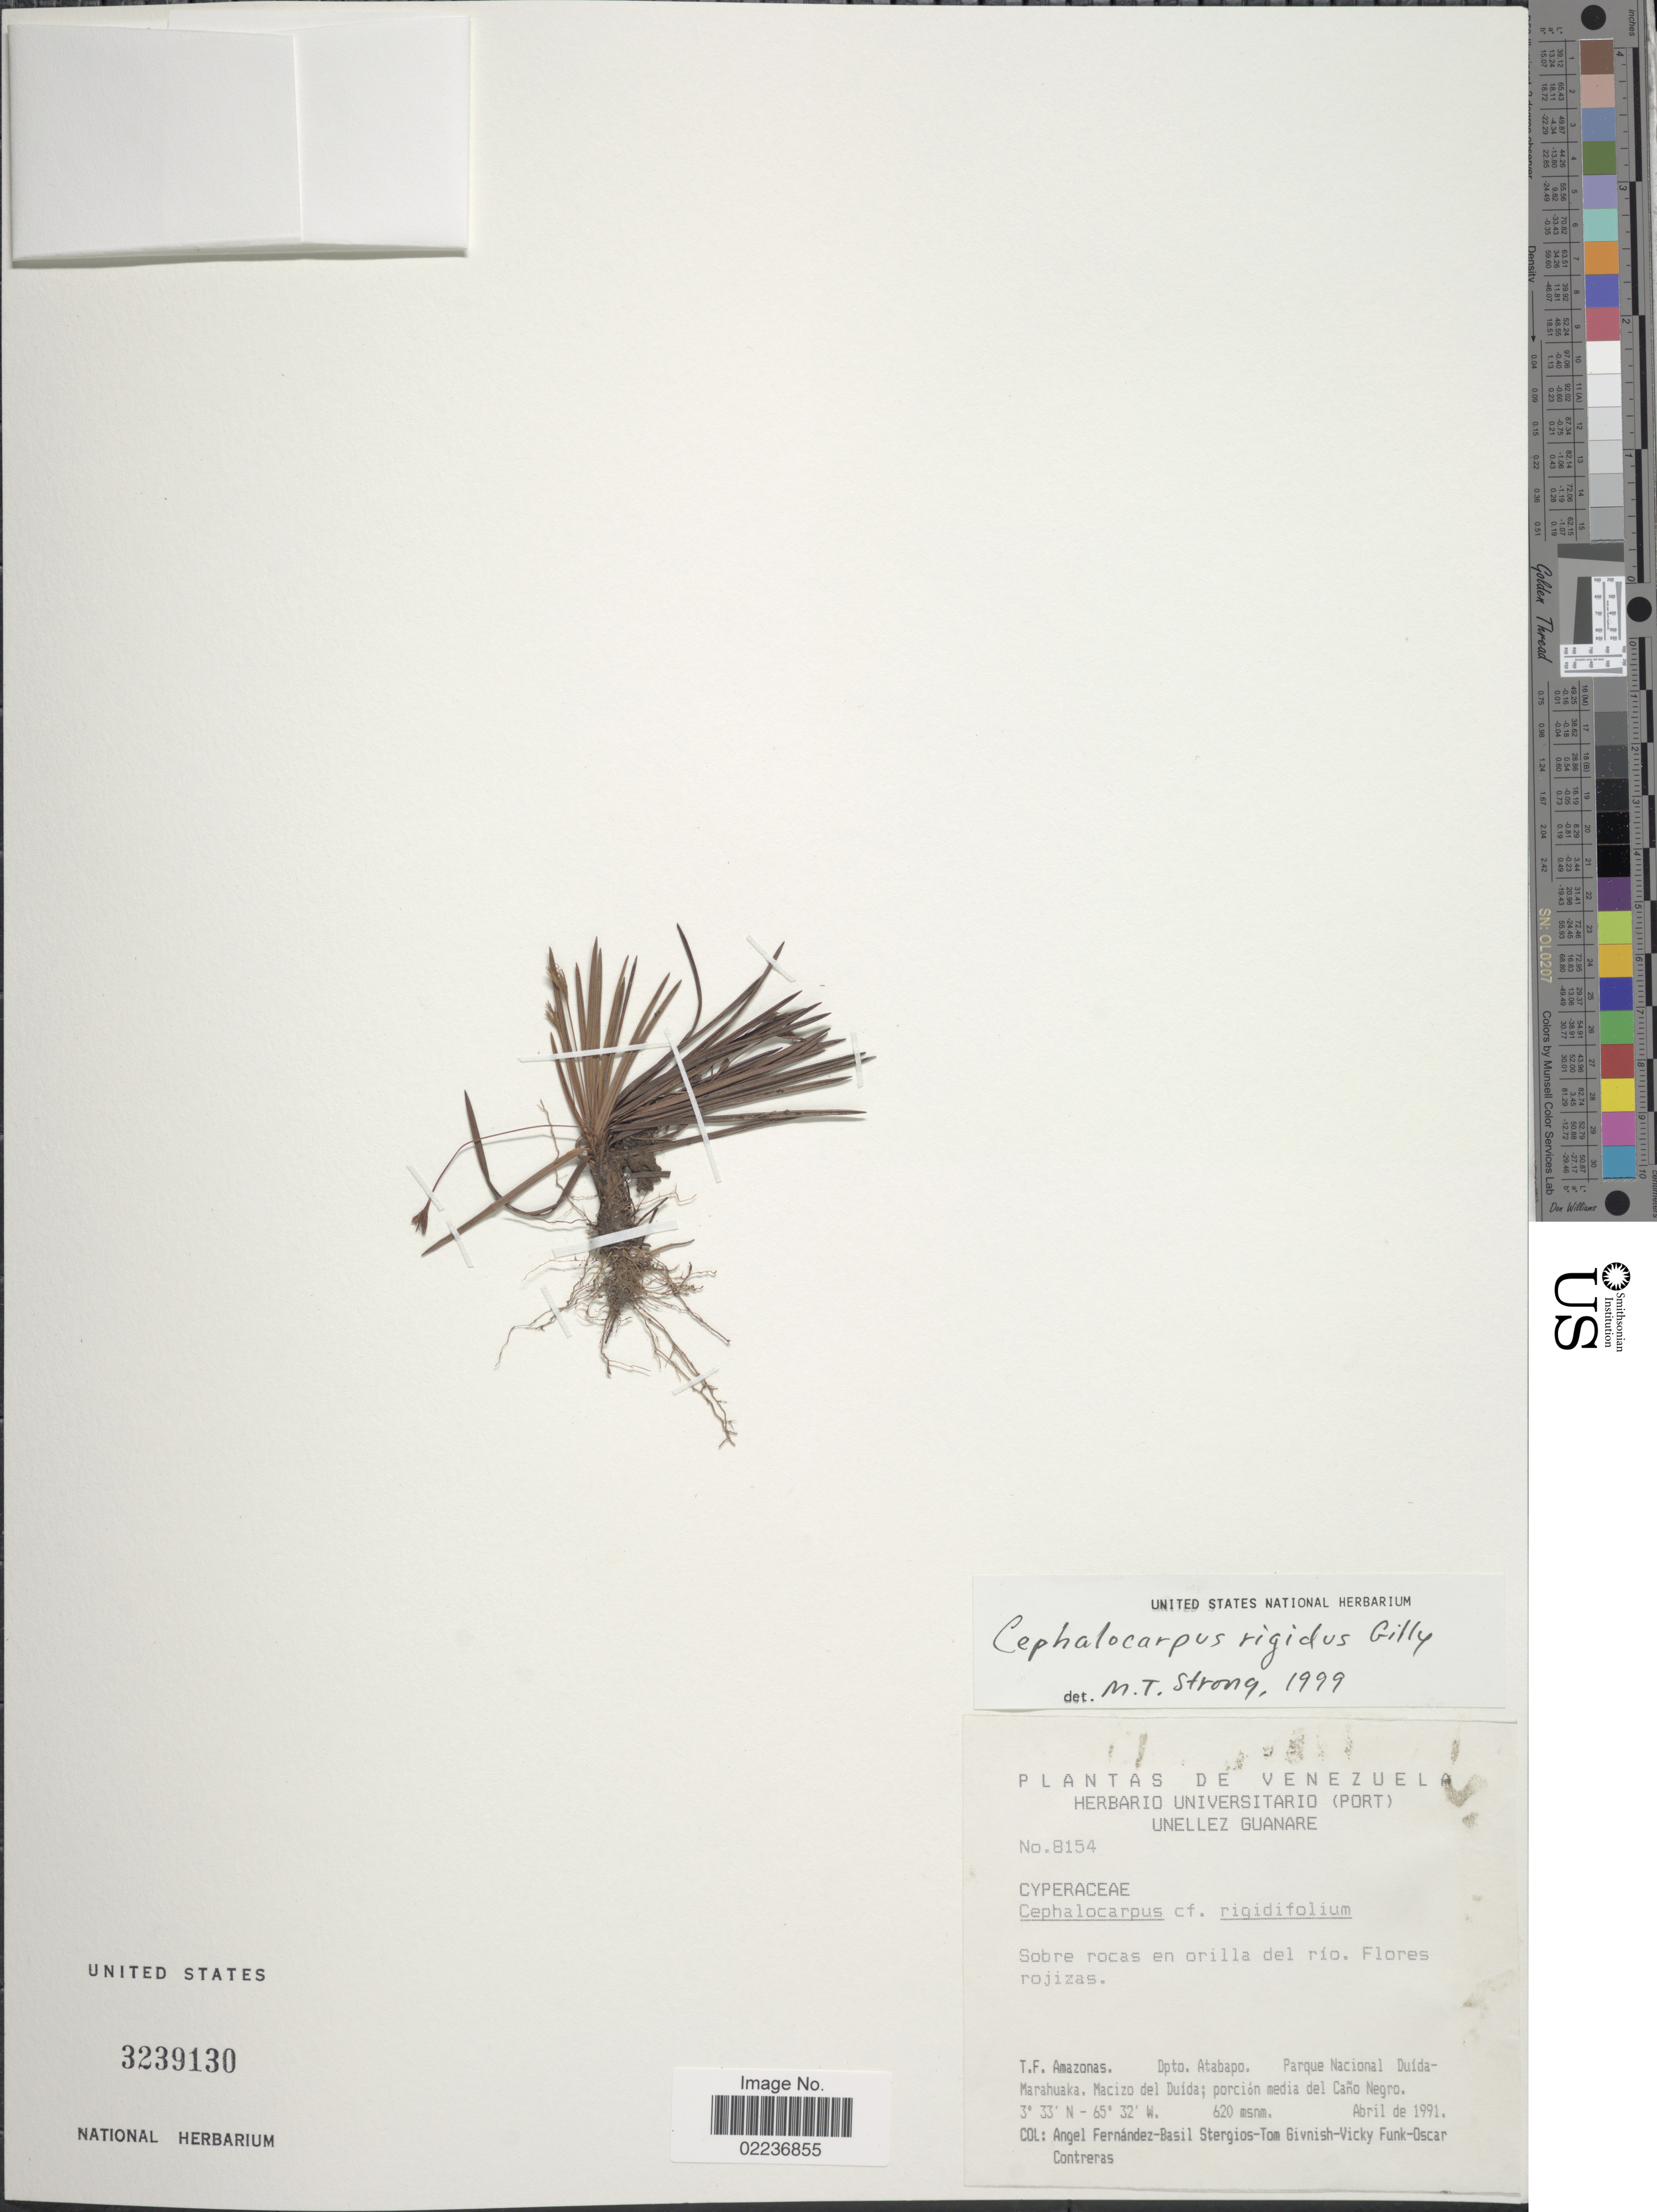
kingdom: Plantae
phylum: Tracheophyta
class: Liliopsida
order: Poales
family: Cyperaceae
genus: Cephalocarpus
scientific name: Cephalocarpus rigidus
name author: Gilly ex Gleason & Killip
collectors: A. Fernández, B. G. Stergios, T. J. Givnish, V. Funk & O. Contreras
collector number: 8154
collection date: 1991-04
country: Venezuela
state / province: Amazonas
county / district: Atabapo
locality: Parque Nacional Duida-Marahuaka, Macizo del Duida, porcion media del Cano Negro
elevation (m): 620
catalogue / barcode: US 3239130